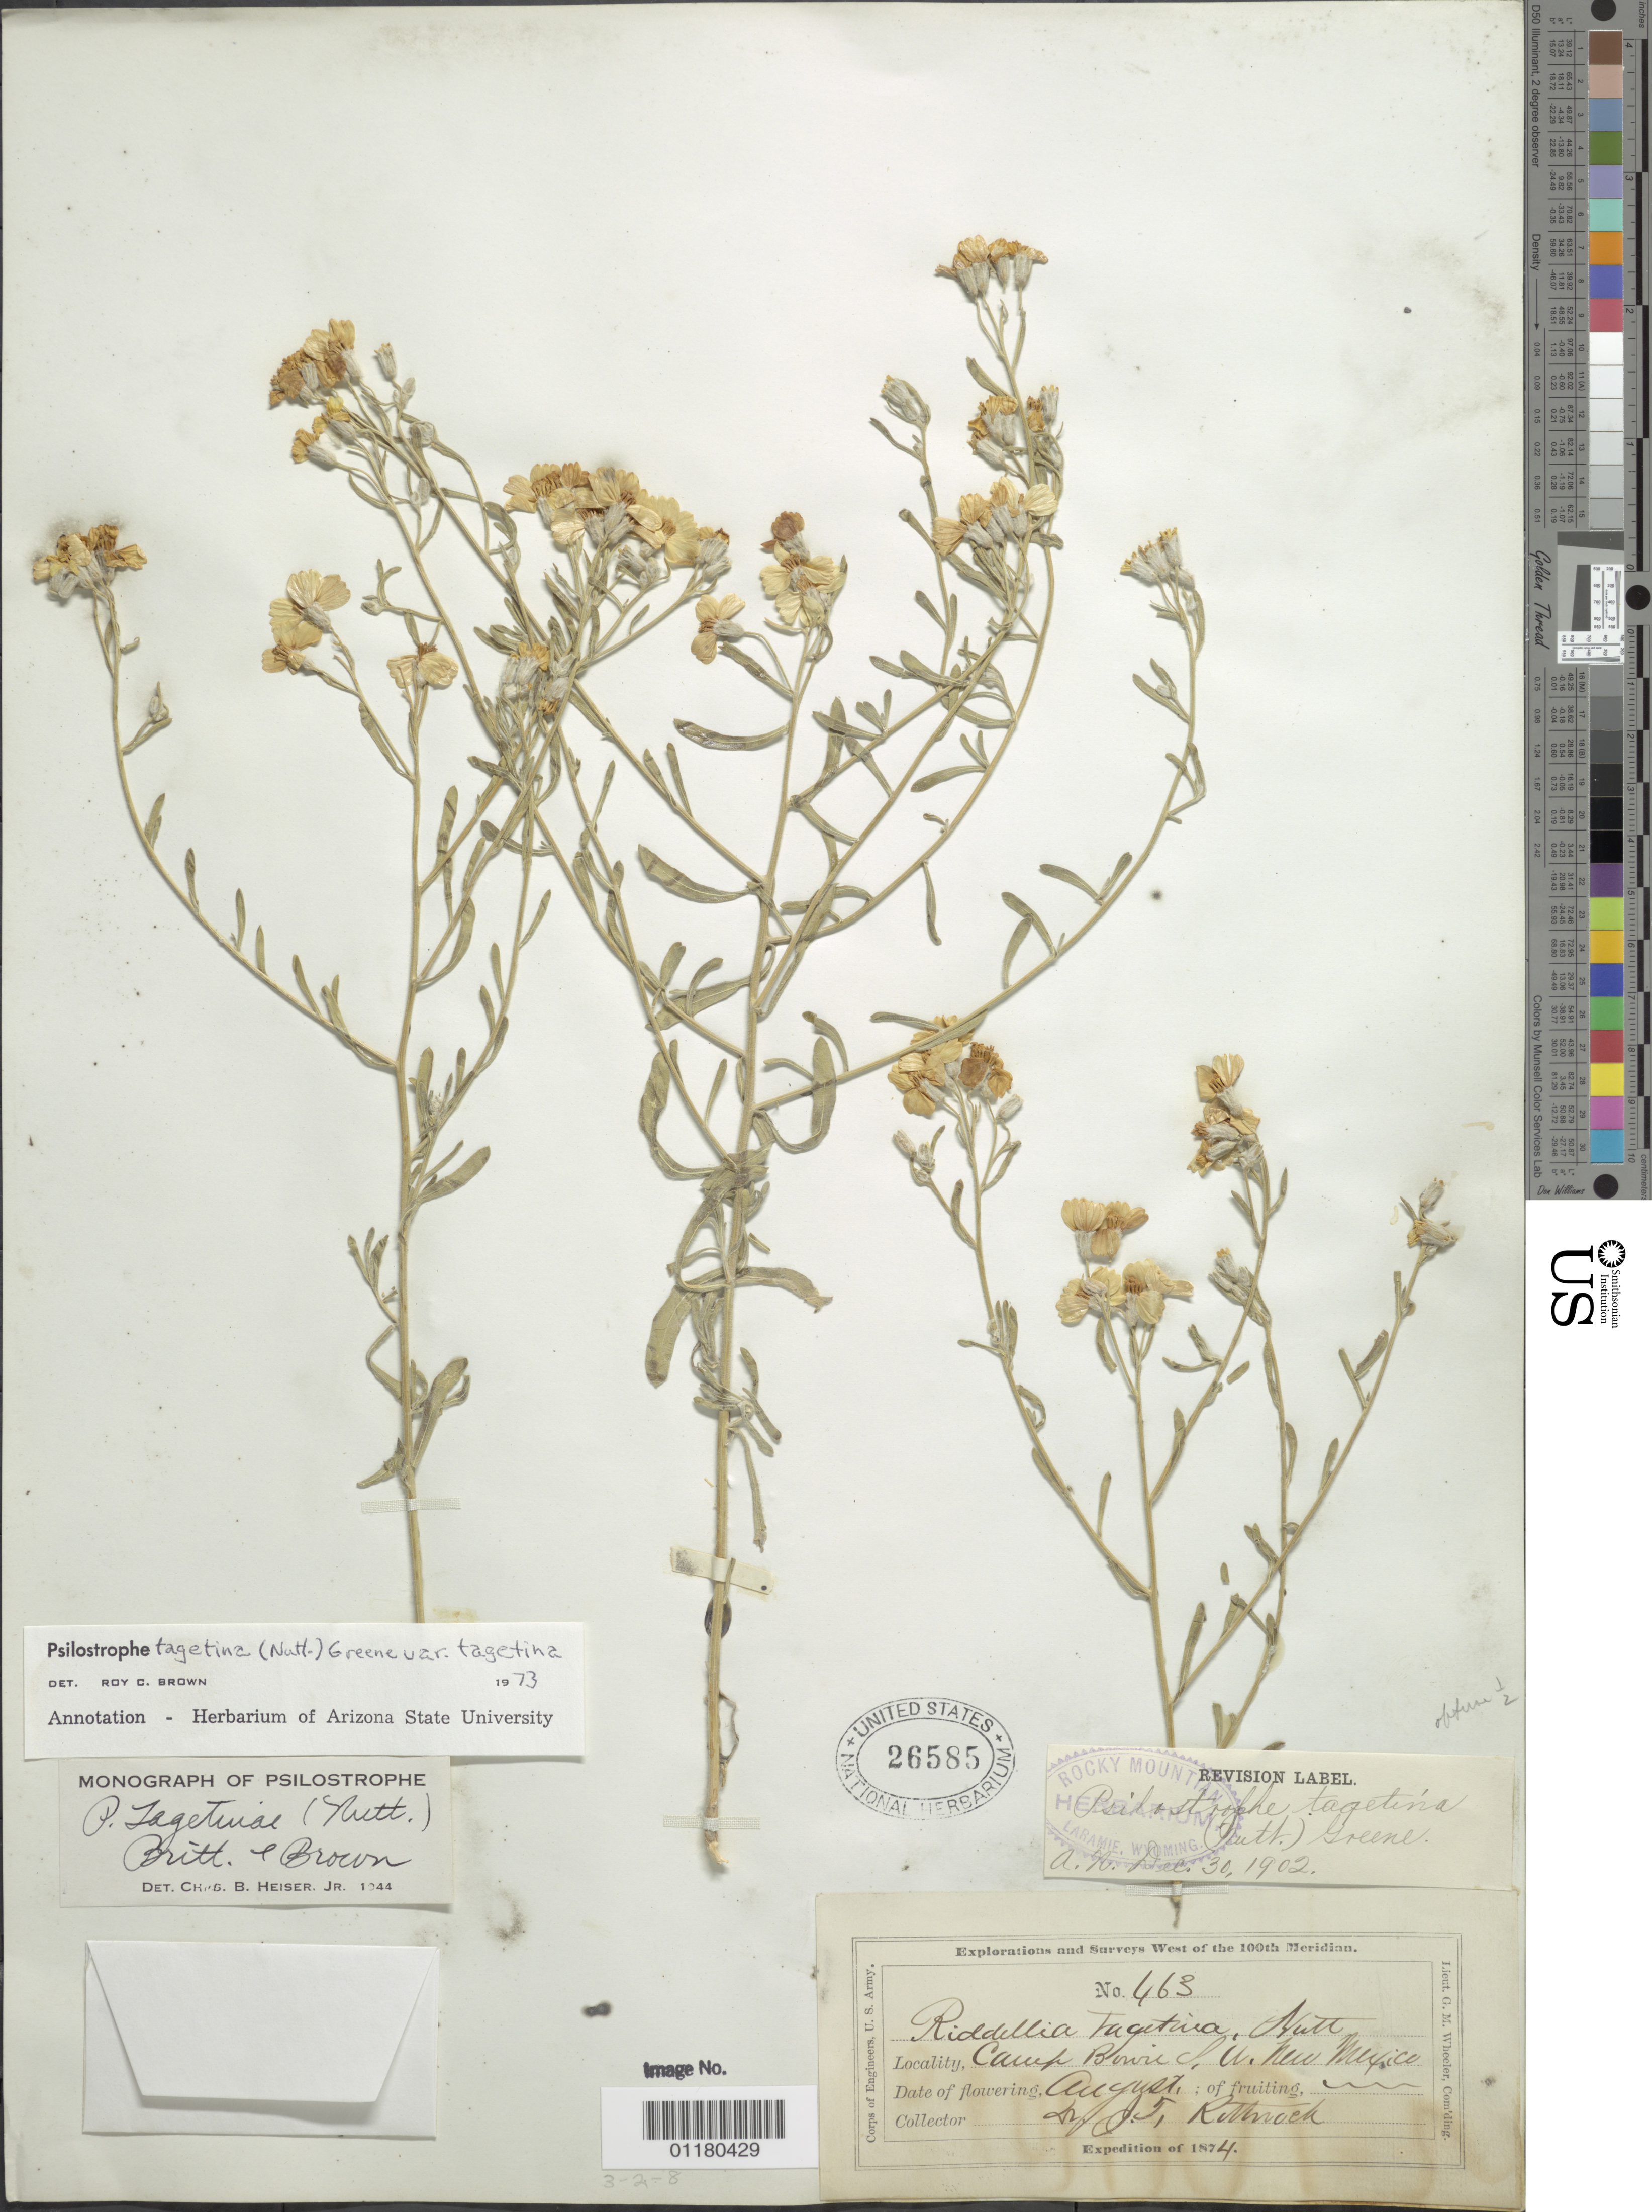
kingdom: Plantae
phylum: Tracheophyta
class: Magnoliopsida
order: Asterales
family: Asteraceae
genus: Psilostrophe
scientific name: Psilostrophe tagetina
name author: (Nutt.) Greene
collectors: J. T. Rothrock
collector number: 463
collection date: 1874-08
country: United States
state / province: New Mexico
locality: Camp Bowie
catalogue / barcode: US 36585